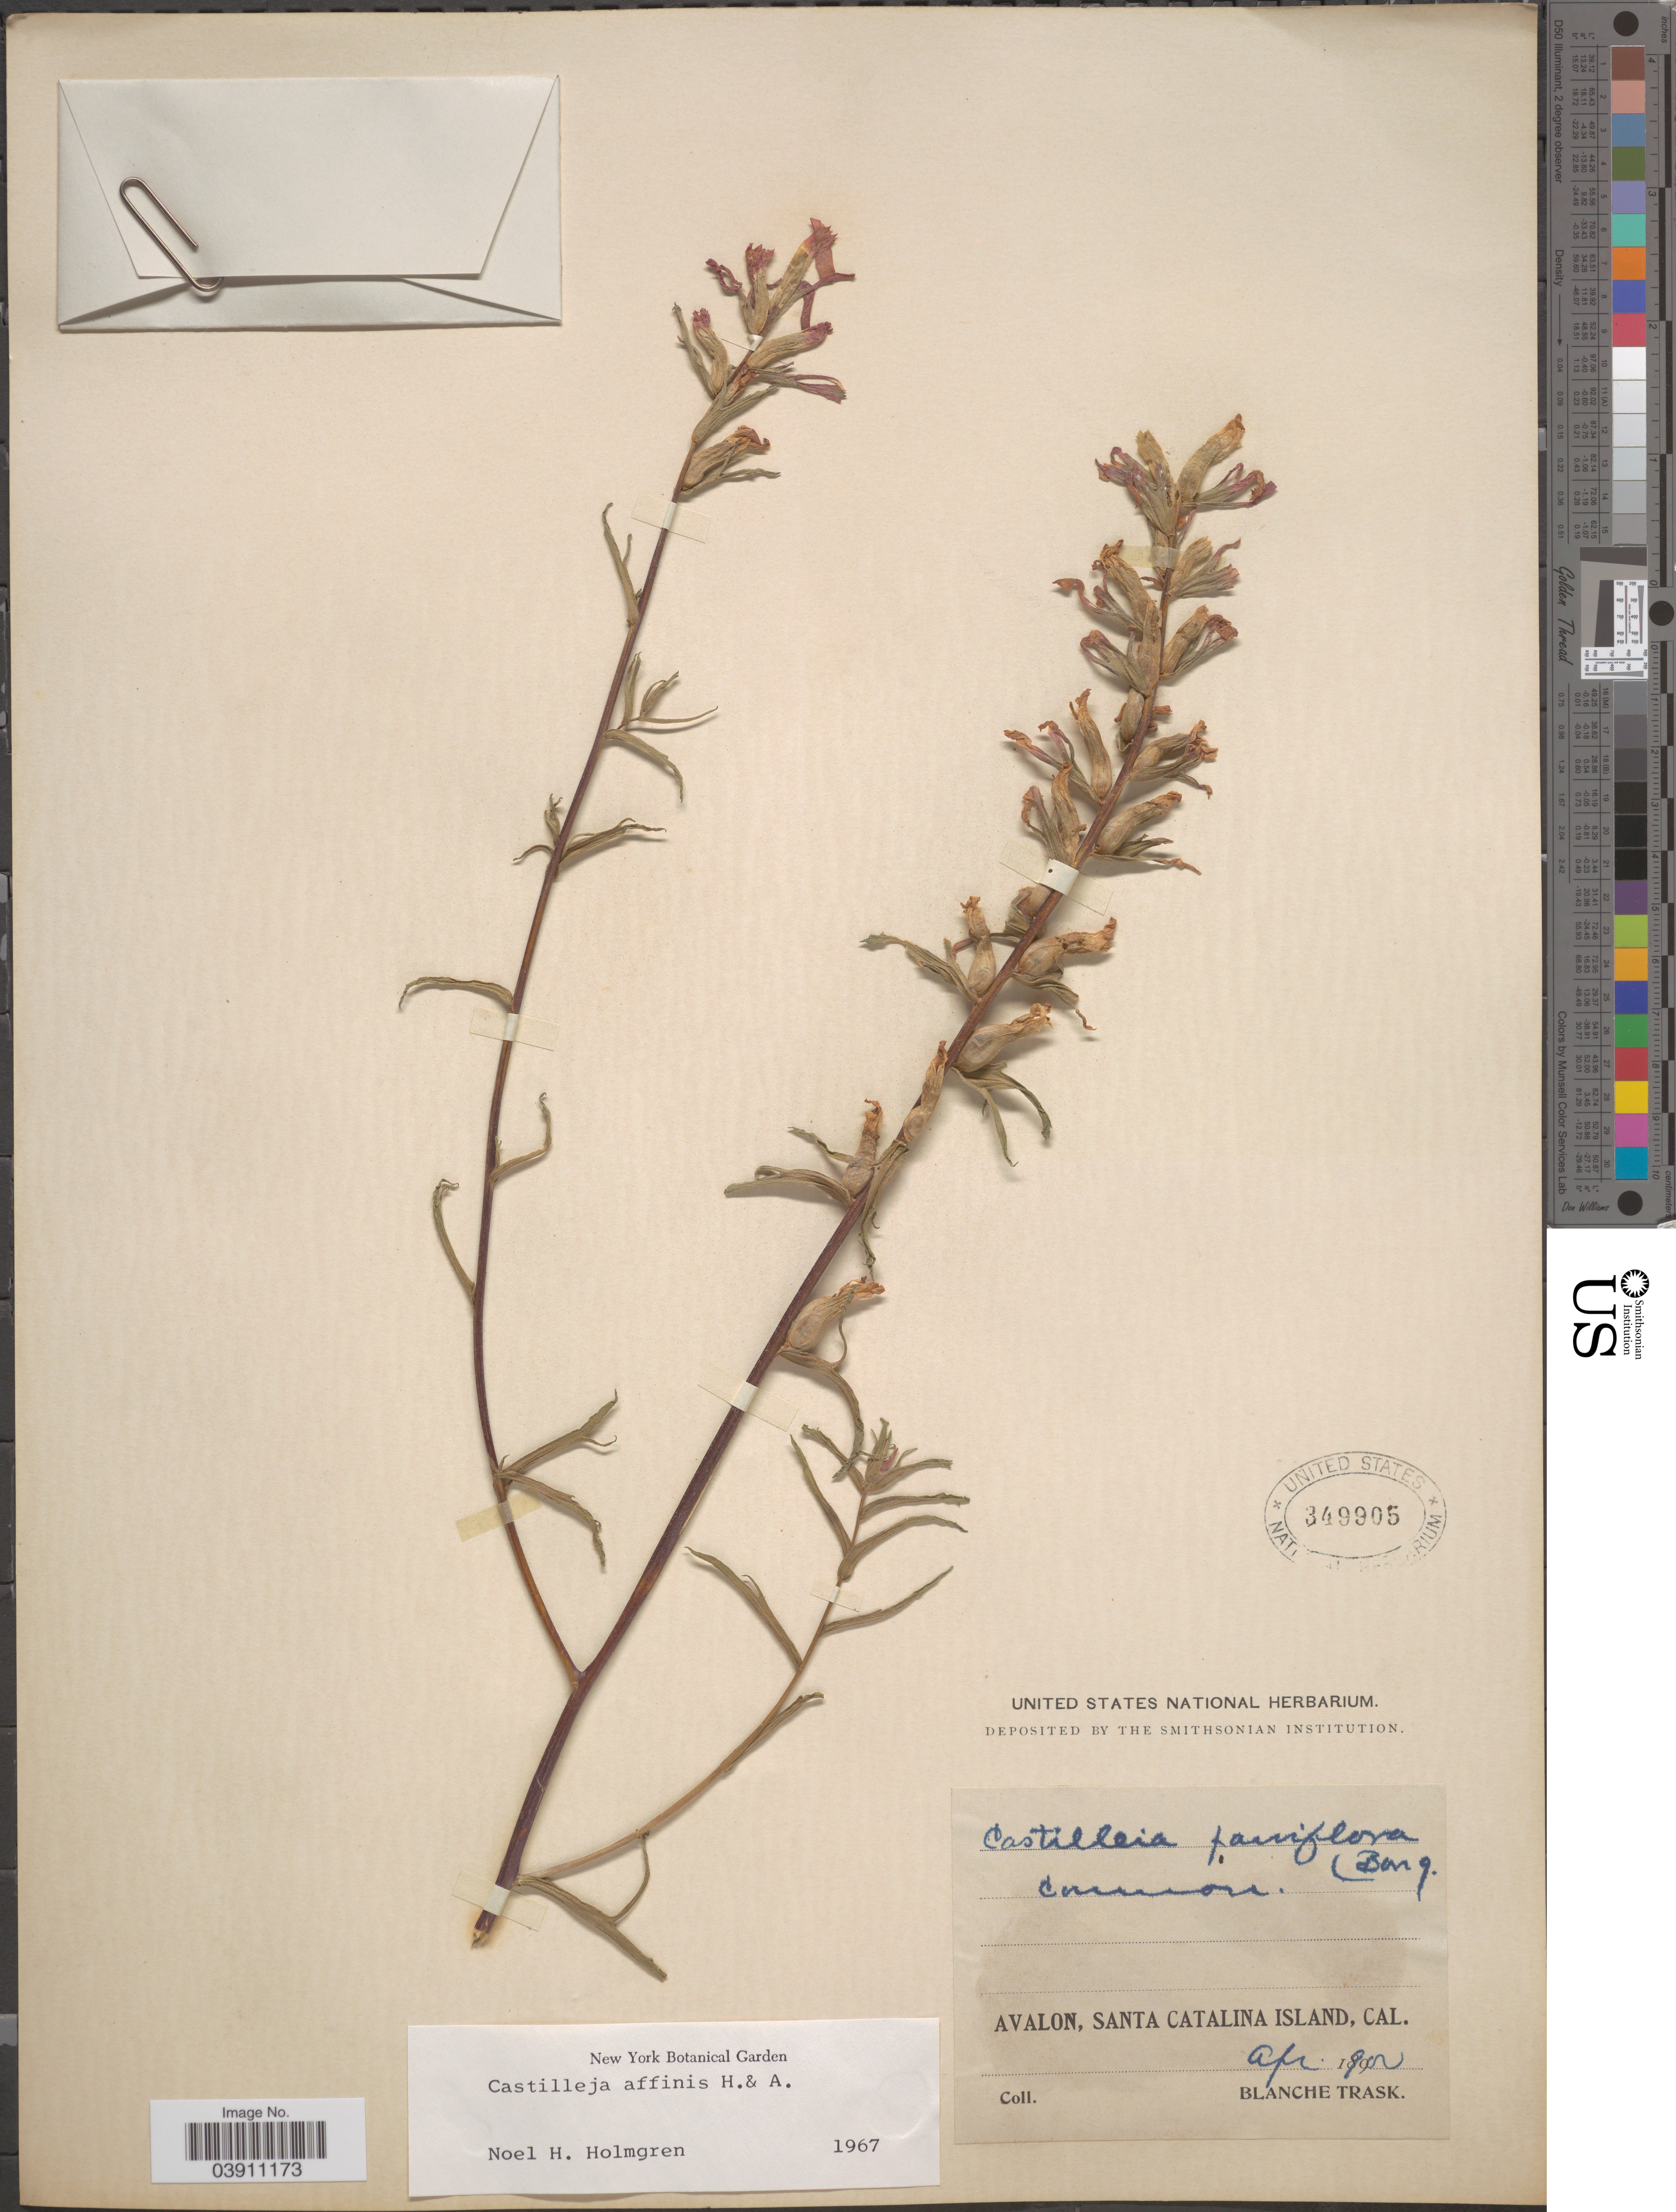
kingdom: Plantae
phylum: Tracheophyta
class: Magnoliopsida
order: Lamiales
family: Orobanchaceae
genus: Castilleja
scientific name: Castilleja affinis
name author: Hook. & Arn.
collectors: B. Trask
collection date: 1990-04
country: United States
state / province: California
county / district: Los Angeles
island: Santa Catalina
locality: Avalon, Santa Catalina Island.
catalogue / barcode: US 349905